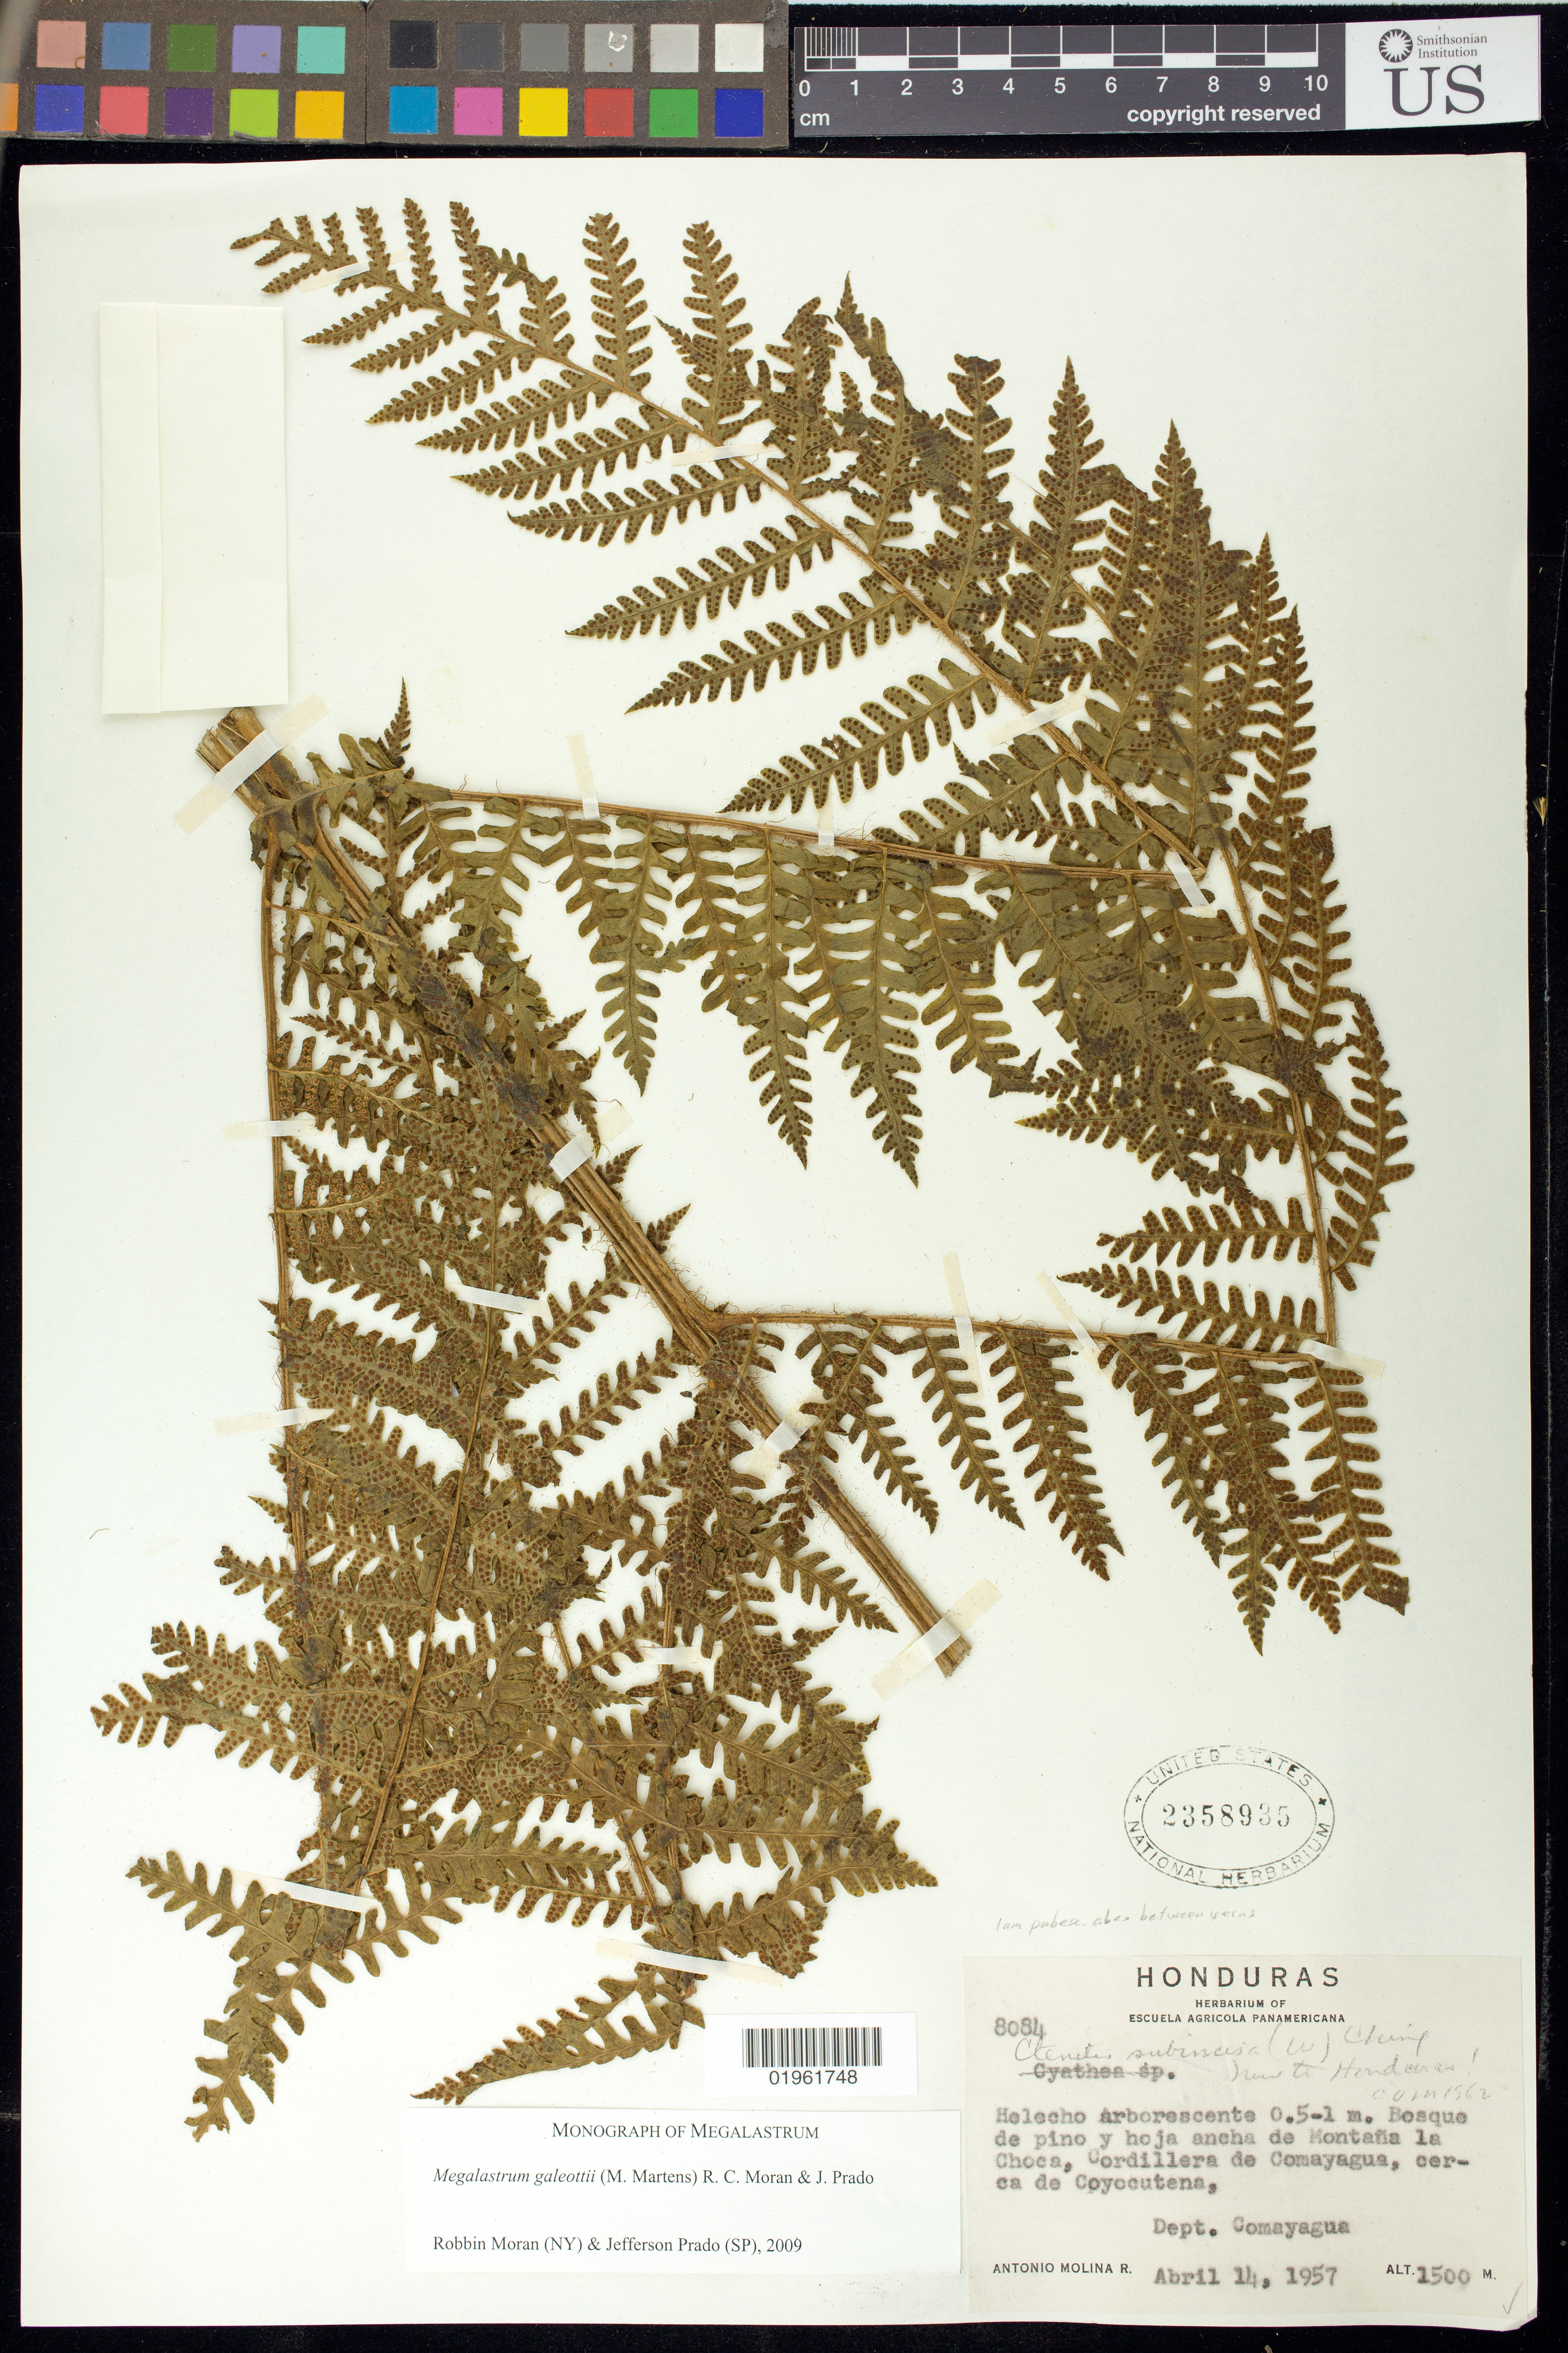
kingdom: Plantae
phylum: Tracheophyta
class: Polypodiopsida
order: Polypodiales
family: Dryopteridaceae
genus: Megalastrum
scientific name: Megalastrum galeottii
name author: (M. Martens) R.C. Moran & J. Prado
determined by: Moran, R. C.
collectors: A. Molina R.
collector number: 8084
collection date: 1957-04-14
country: Honduras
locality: Dept. Comayagua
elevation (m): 1500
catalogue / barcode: US 2358935